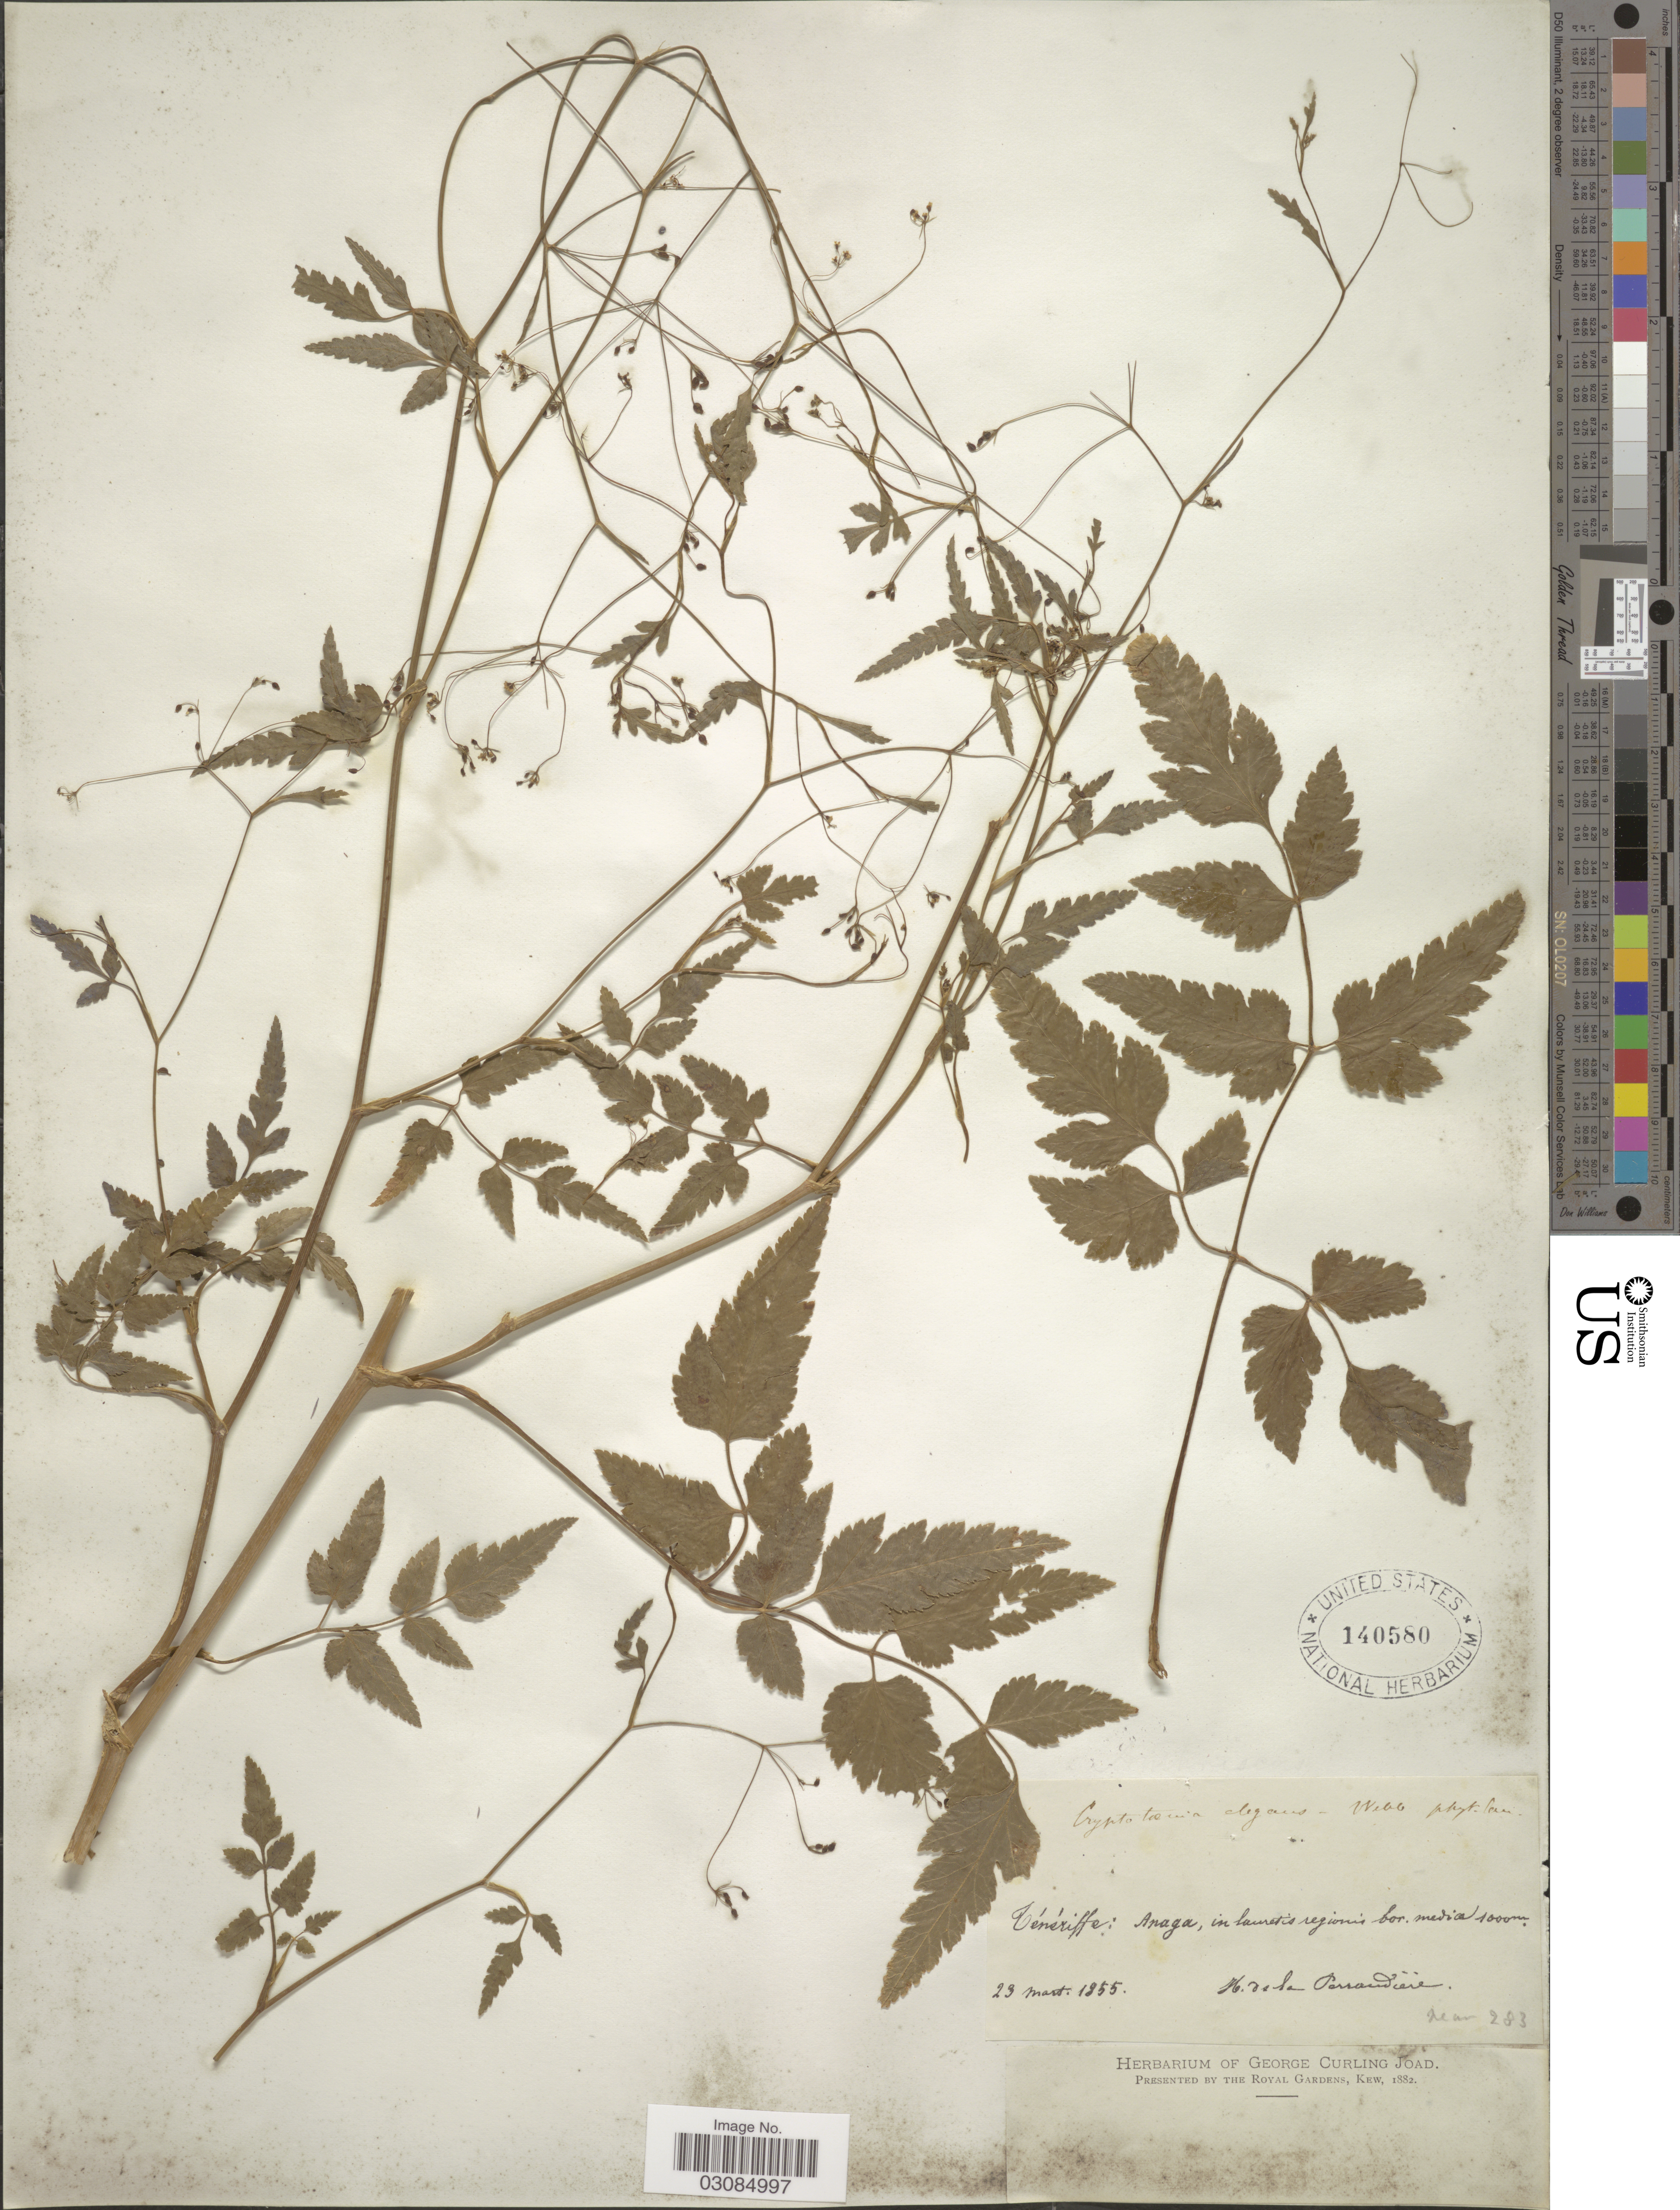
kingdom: Plantae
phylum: Tracheophyta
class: Magnoliopsida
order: Apiales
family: Apiaceae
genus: Cryptotaenia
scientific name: Cryptotaenia elegans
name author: Webb ex Bolle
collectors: H. de la Perraudière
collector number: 283 ?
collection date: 1855-03-23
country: Spain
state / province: Canarias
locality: Ténériffe: Anaga, in lauretis regionis bor. media.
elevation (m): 1000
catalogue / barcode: US 140580